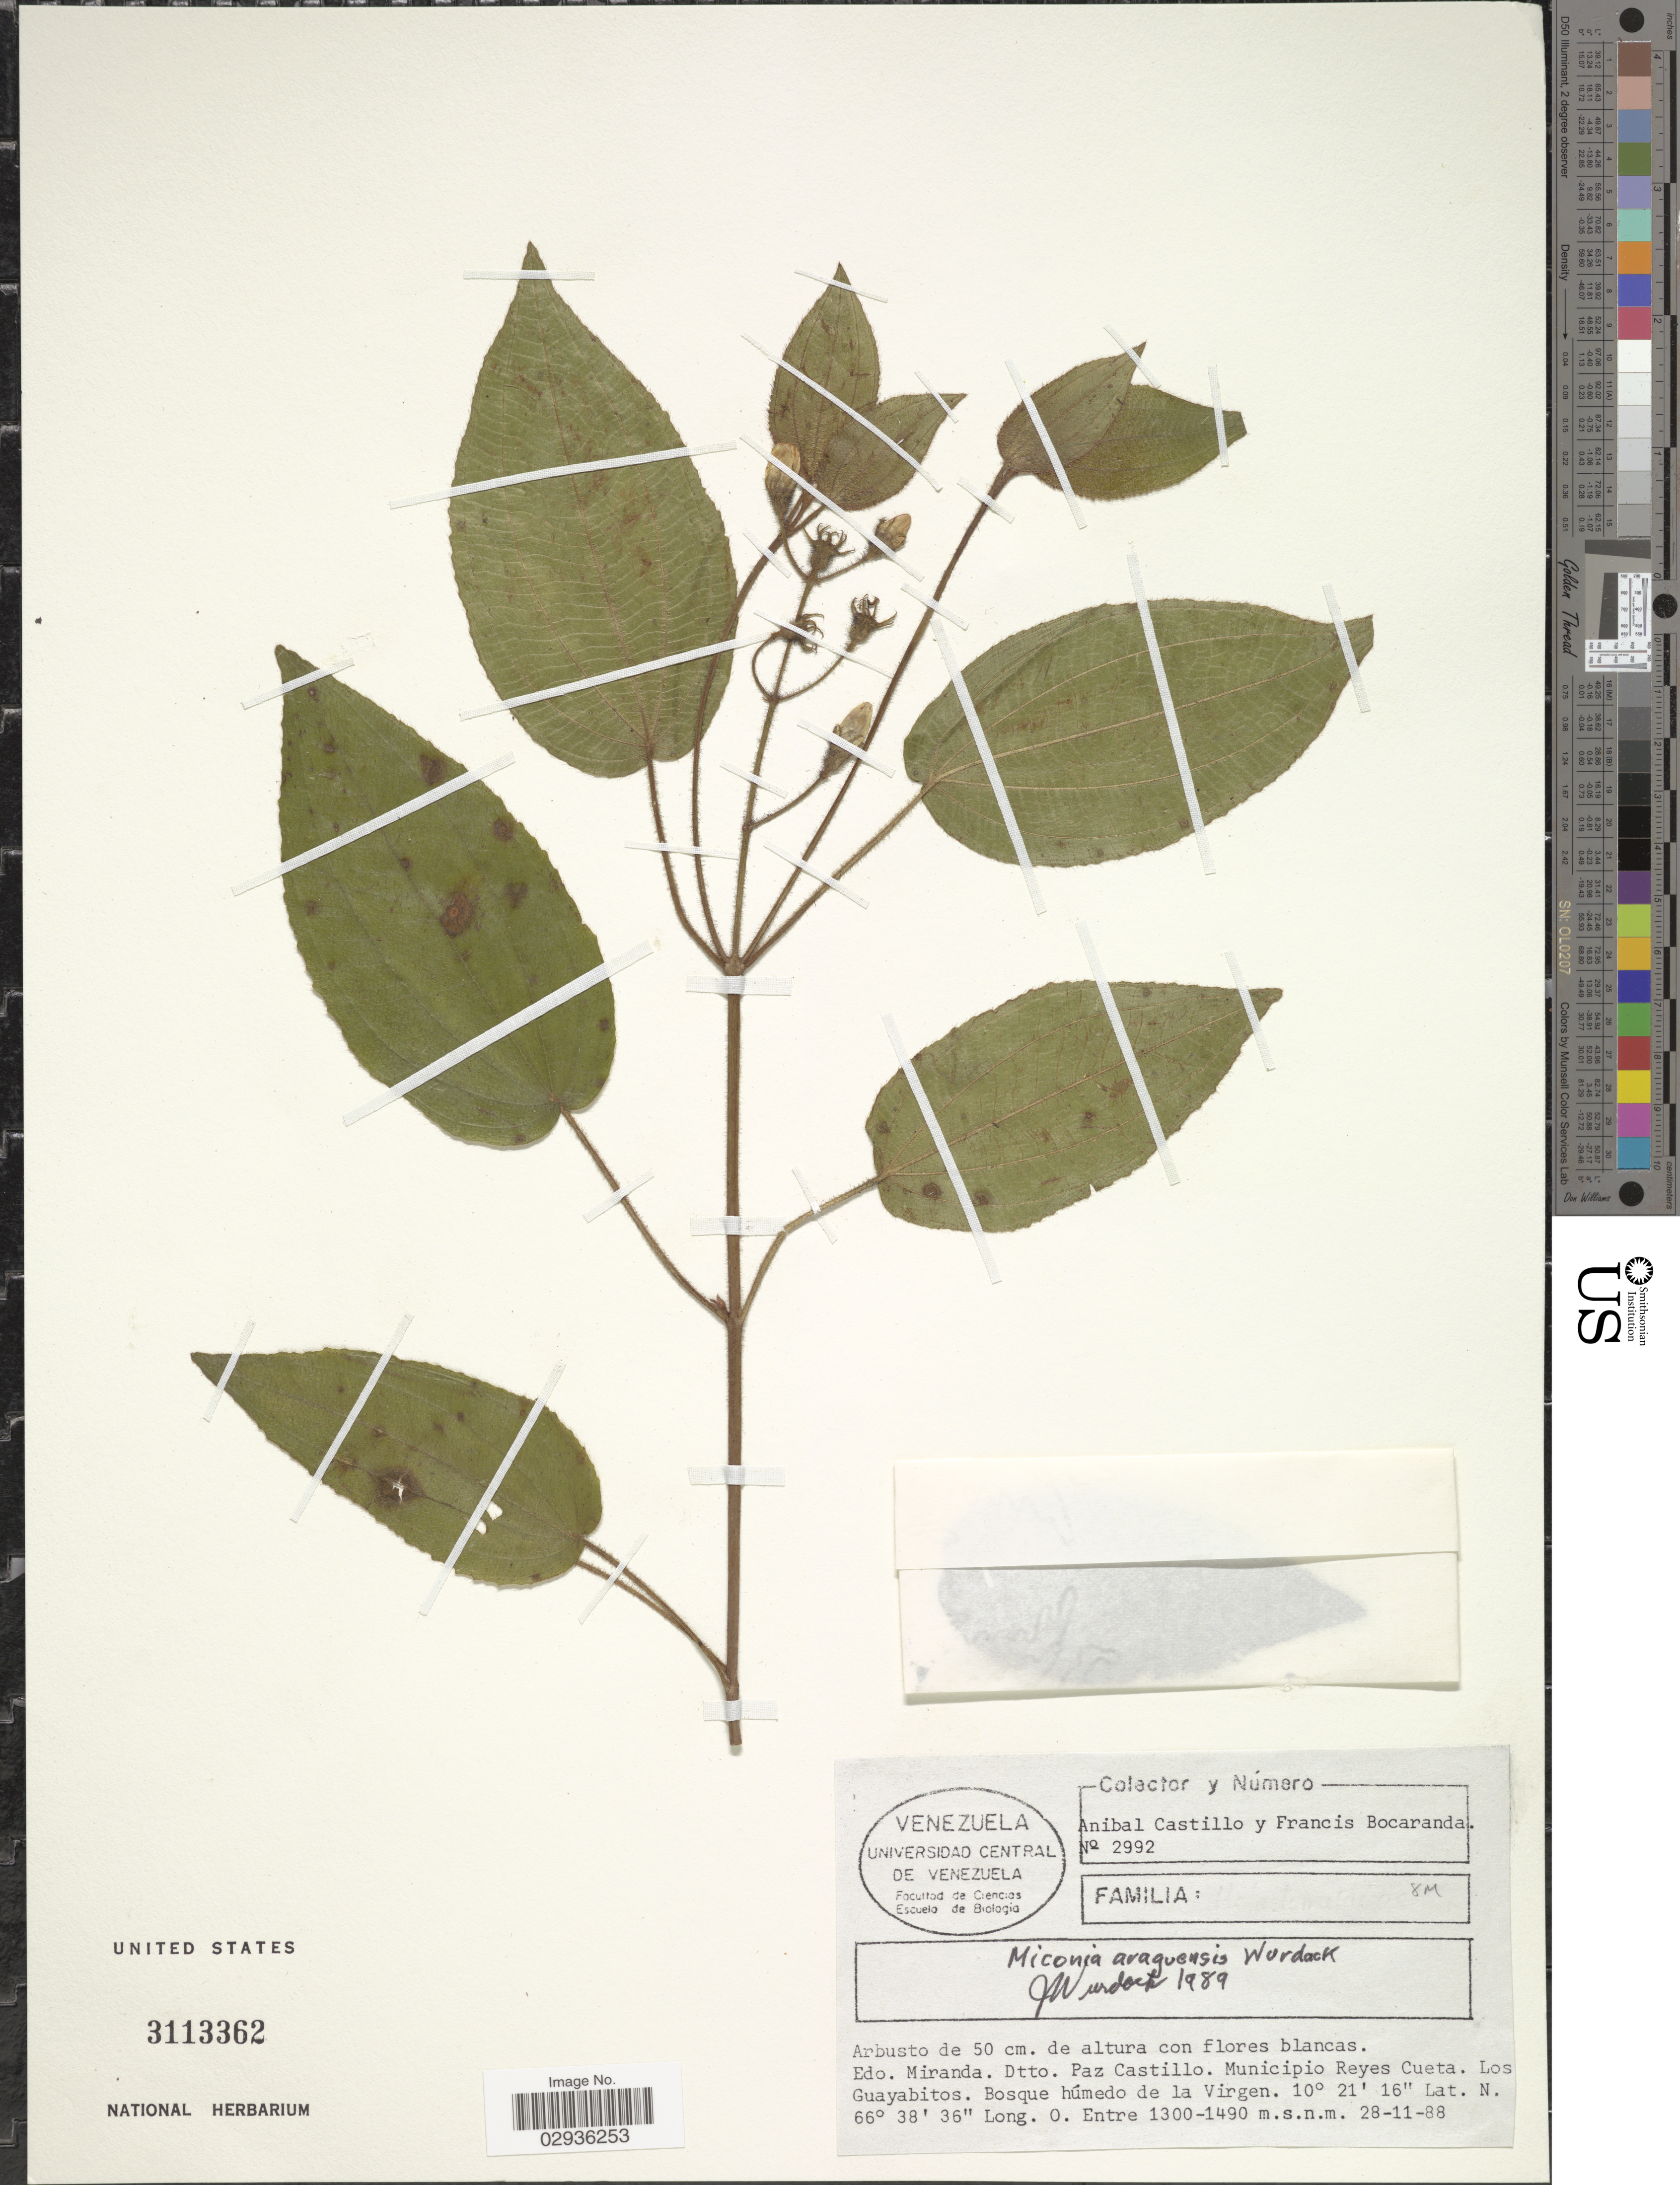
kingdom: Plantae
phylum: Tracheophyta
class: Magnoliopsida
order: Myrtales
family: Melastomataceae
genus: Miconia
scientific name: Miconia araguensis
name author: Wurdack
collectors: A. Castillo & F. Bocaranda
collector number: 2992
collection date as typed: Transcribed d/m/y: 28/11/88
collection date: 1988-11-28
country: Venezuela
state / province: Miranda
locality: Dtto. Paz Castillo. Municipio Reyes Cueta. Los Guayabitos. Bosque húmedo de la Virgen.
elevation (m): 1300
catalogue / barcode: US 3113362